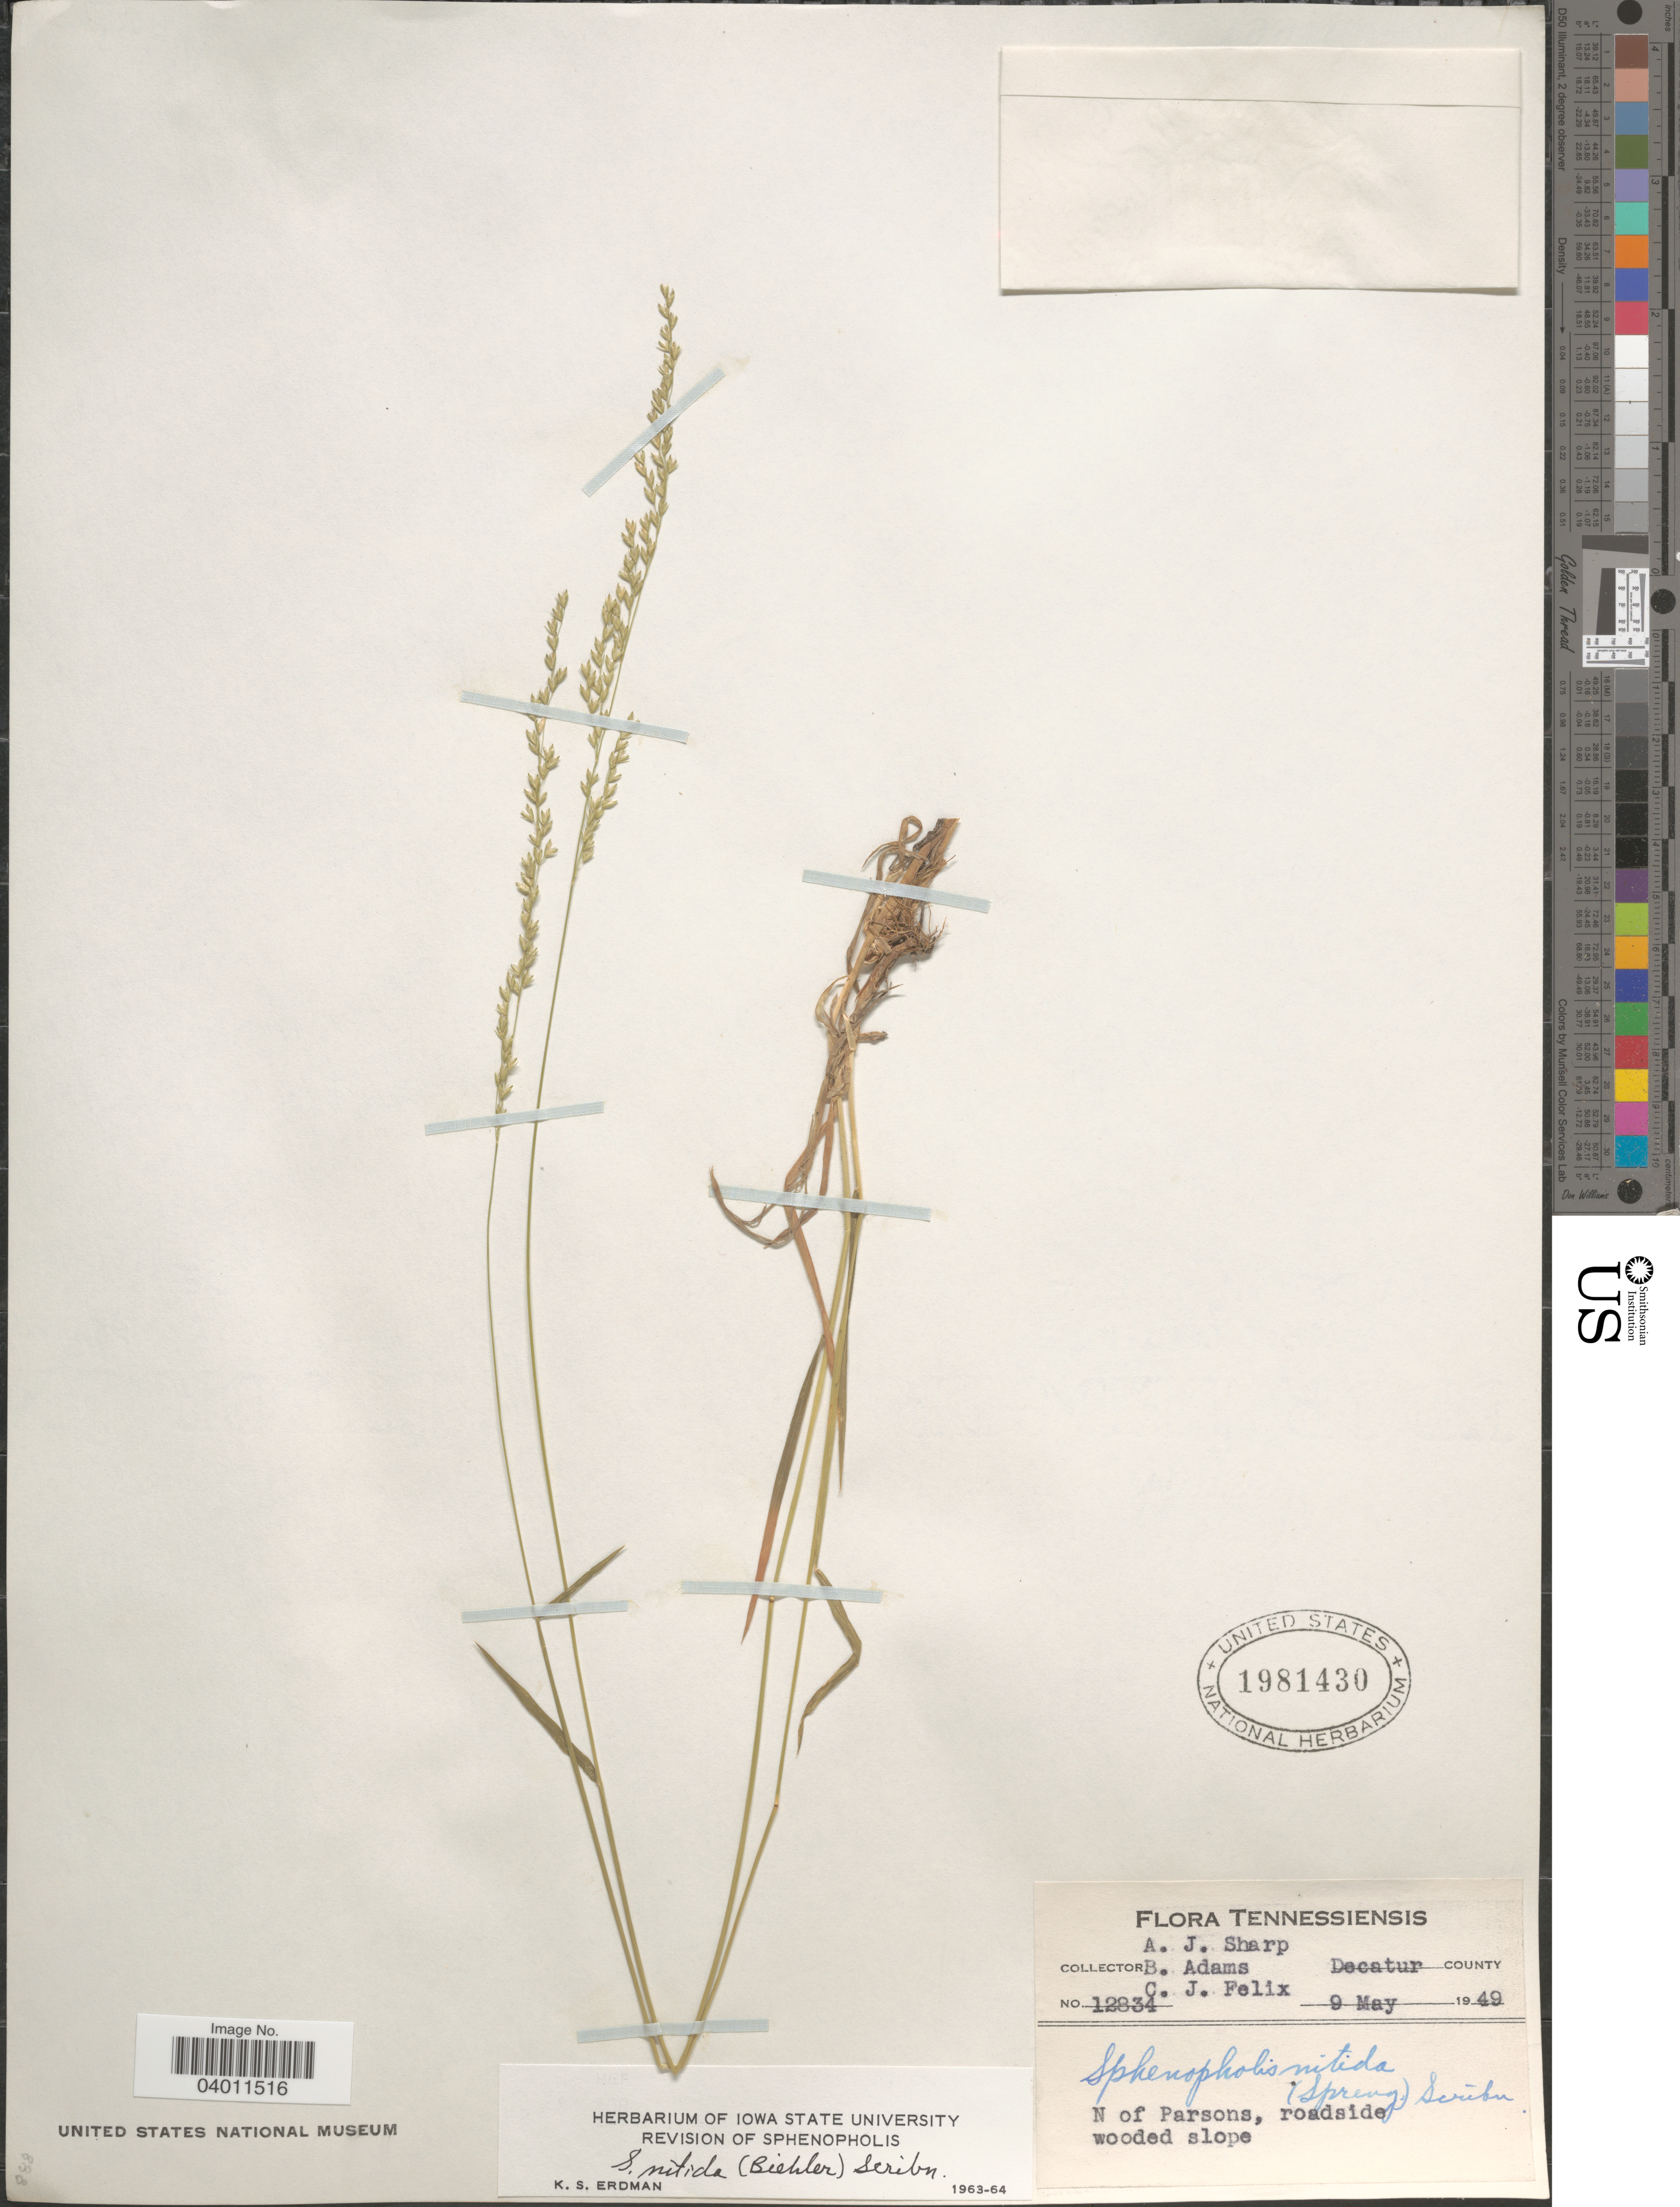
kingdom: Plantae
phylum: Tracheophyta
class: Liliopsida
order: Poales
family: Poaceae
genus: Sphenopholis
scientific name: Sphenopholis nitida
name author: (Biehler) Scribn.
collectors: A. J. Sharp, B. Adams & C. Felix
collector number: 12834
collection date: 1949-05-09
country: United States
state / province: Tennessee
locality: Decatur County. N of Parsons, roadside wooded slope.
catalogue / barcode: US 1981430